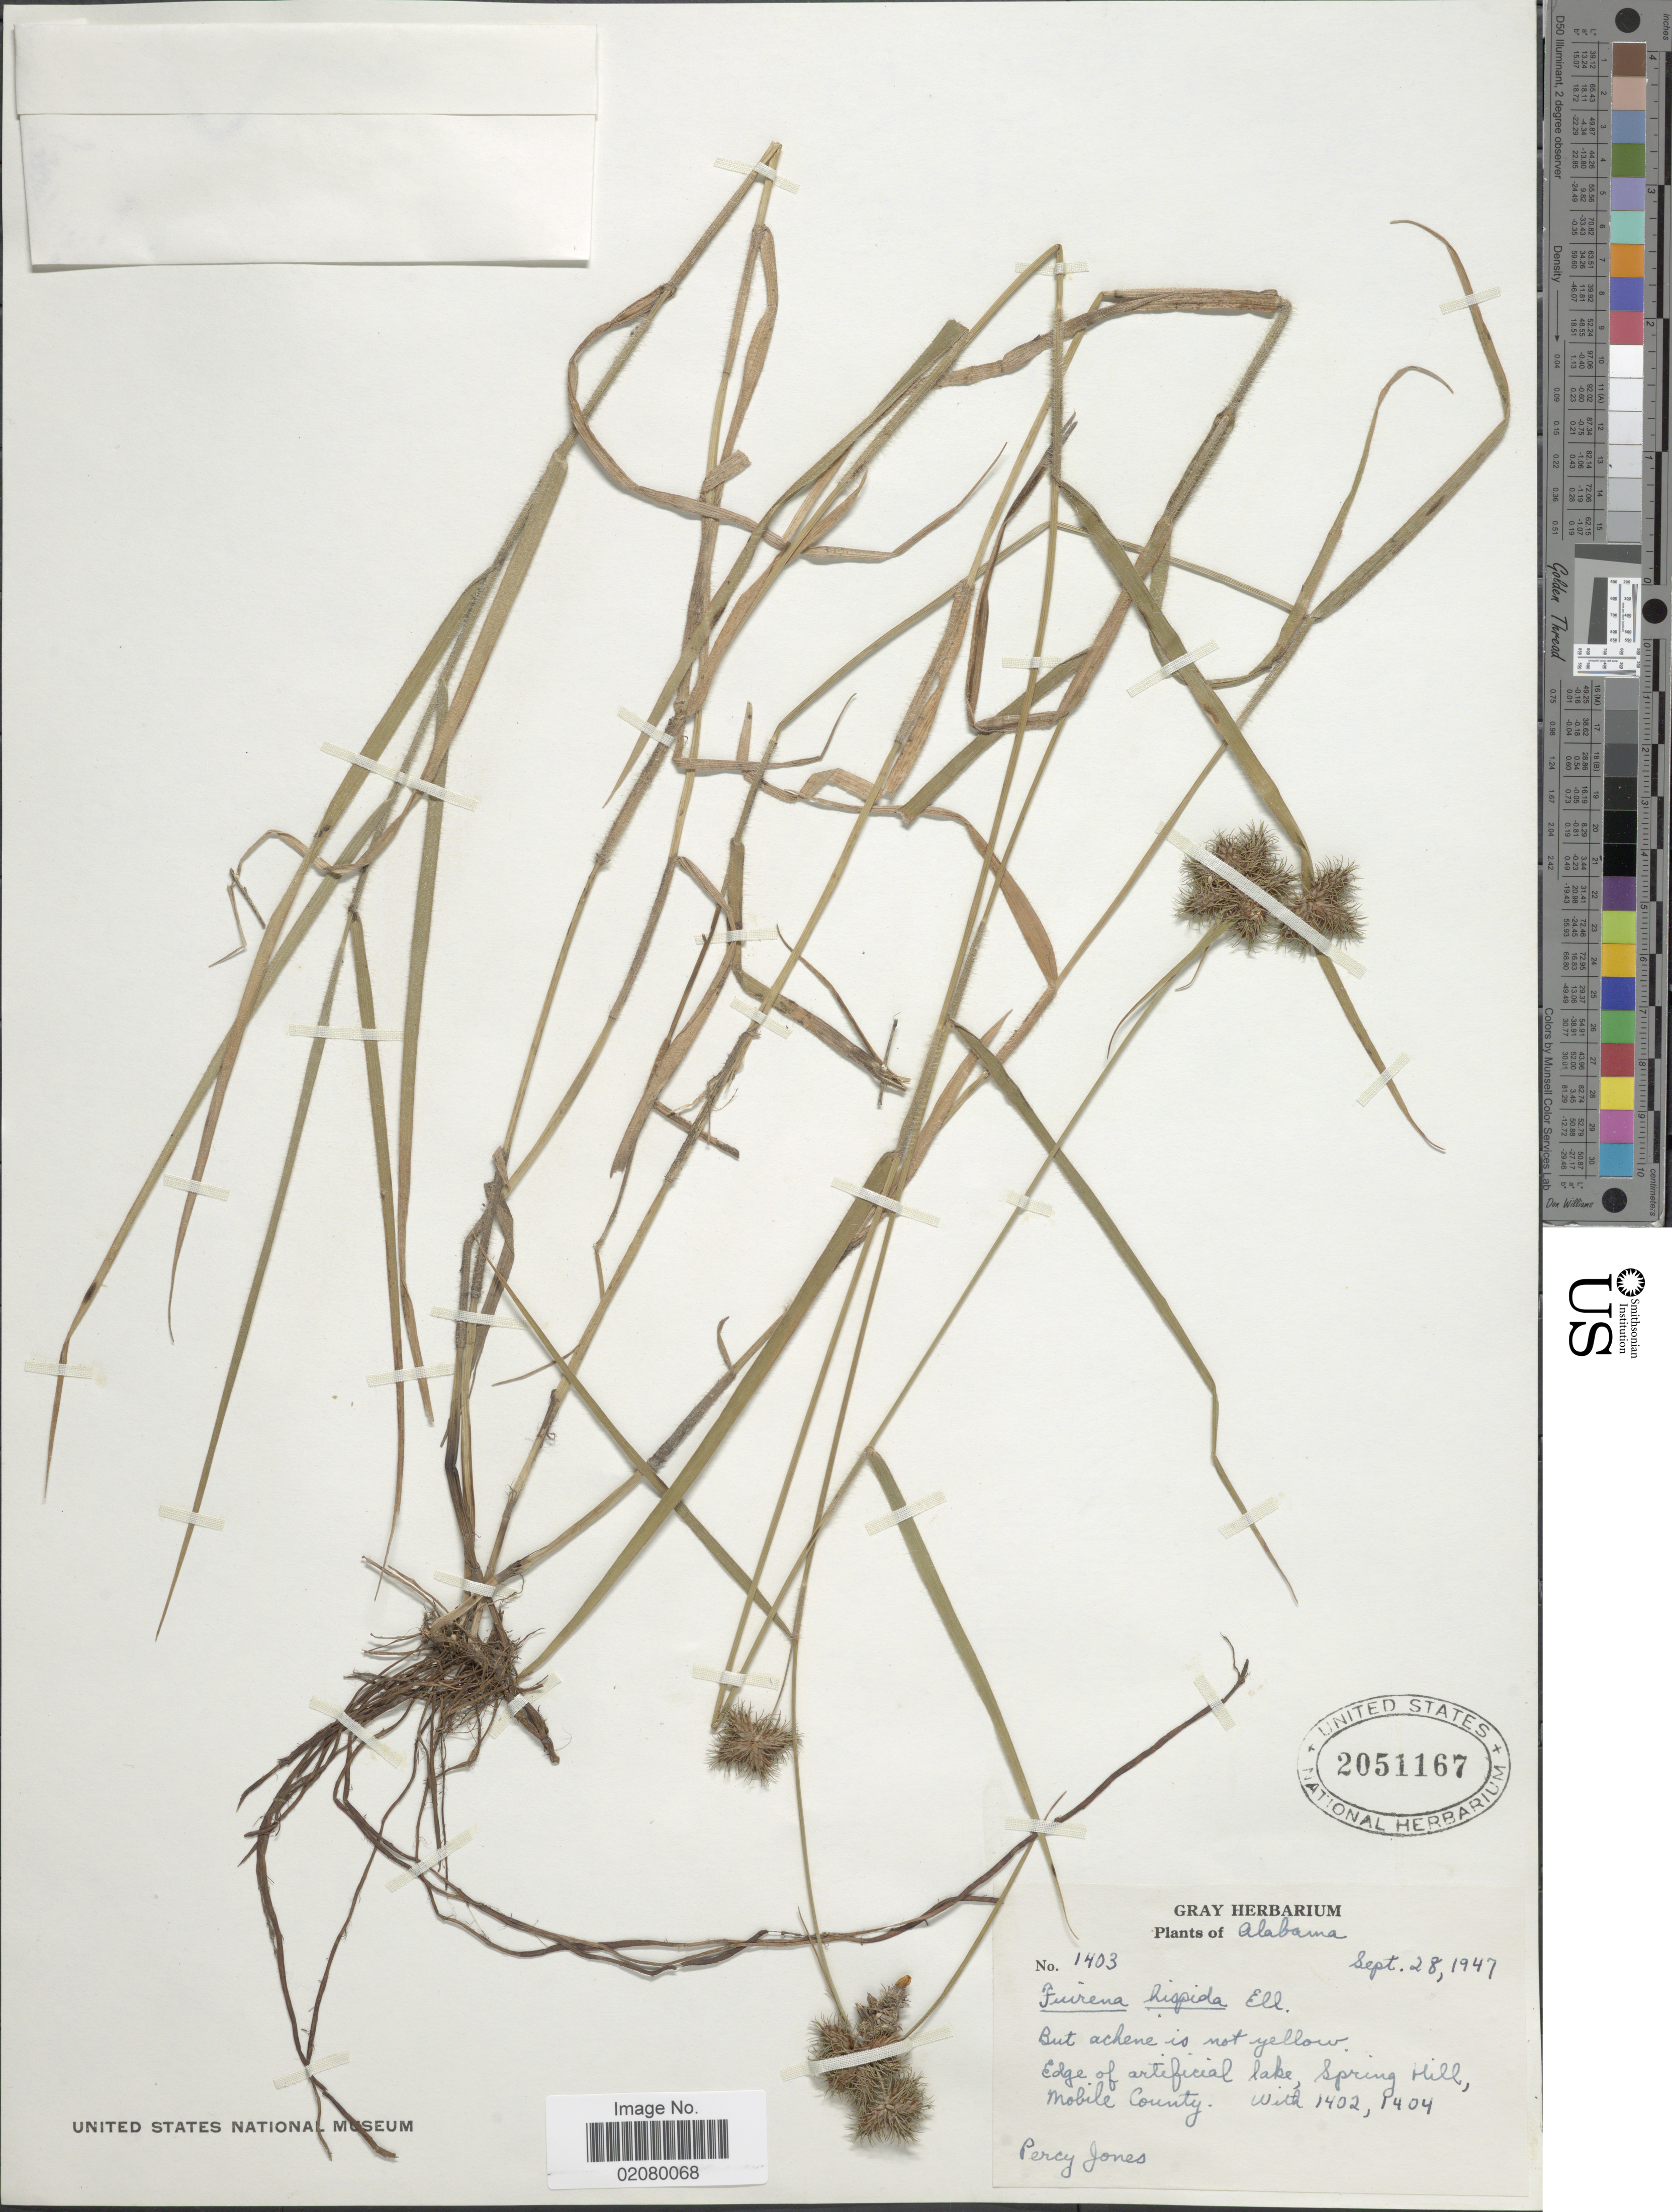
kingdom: Plantae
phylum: Tracheophyta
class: Liliopsida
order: Poales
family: Cyperaceae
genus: Fuirena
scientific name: Fuirena squarrosa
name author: Michx.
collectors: P. Jones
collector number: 1403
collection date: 1947-09-28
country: United States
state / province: Alabama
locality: Edge of artificial lake, Spring Hill, Mobile County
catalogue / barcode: US 2051167